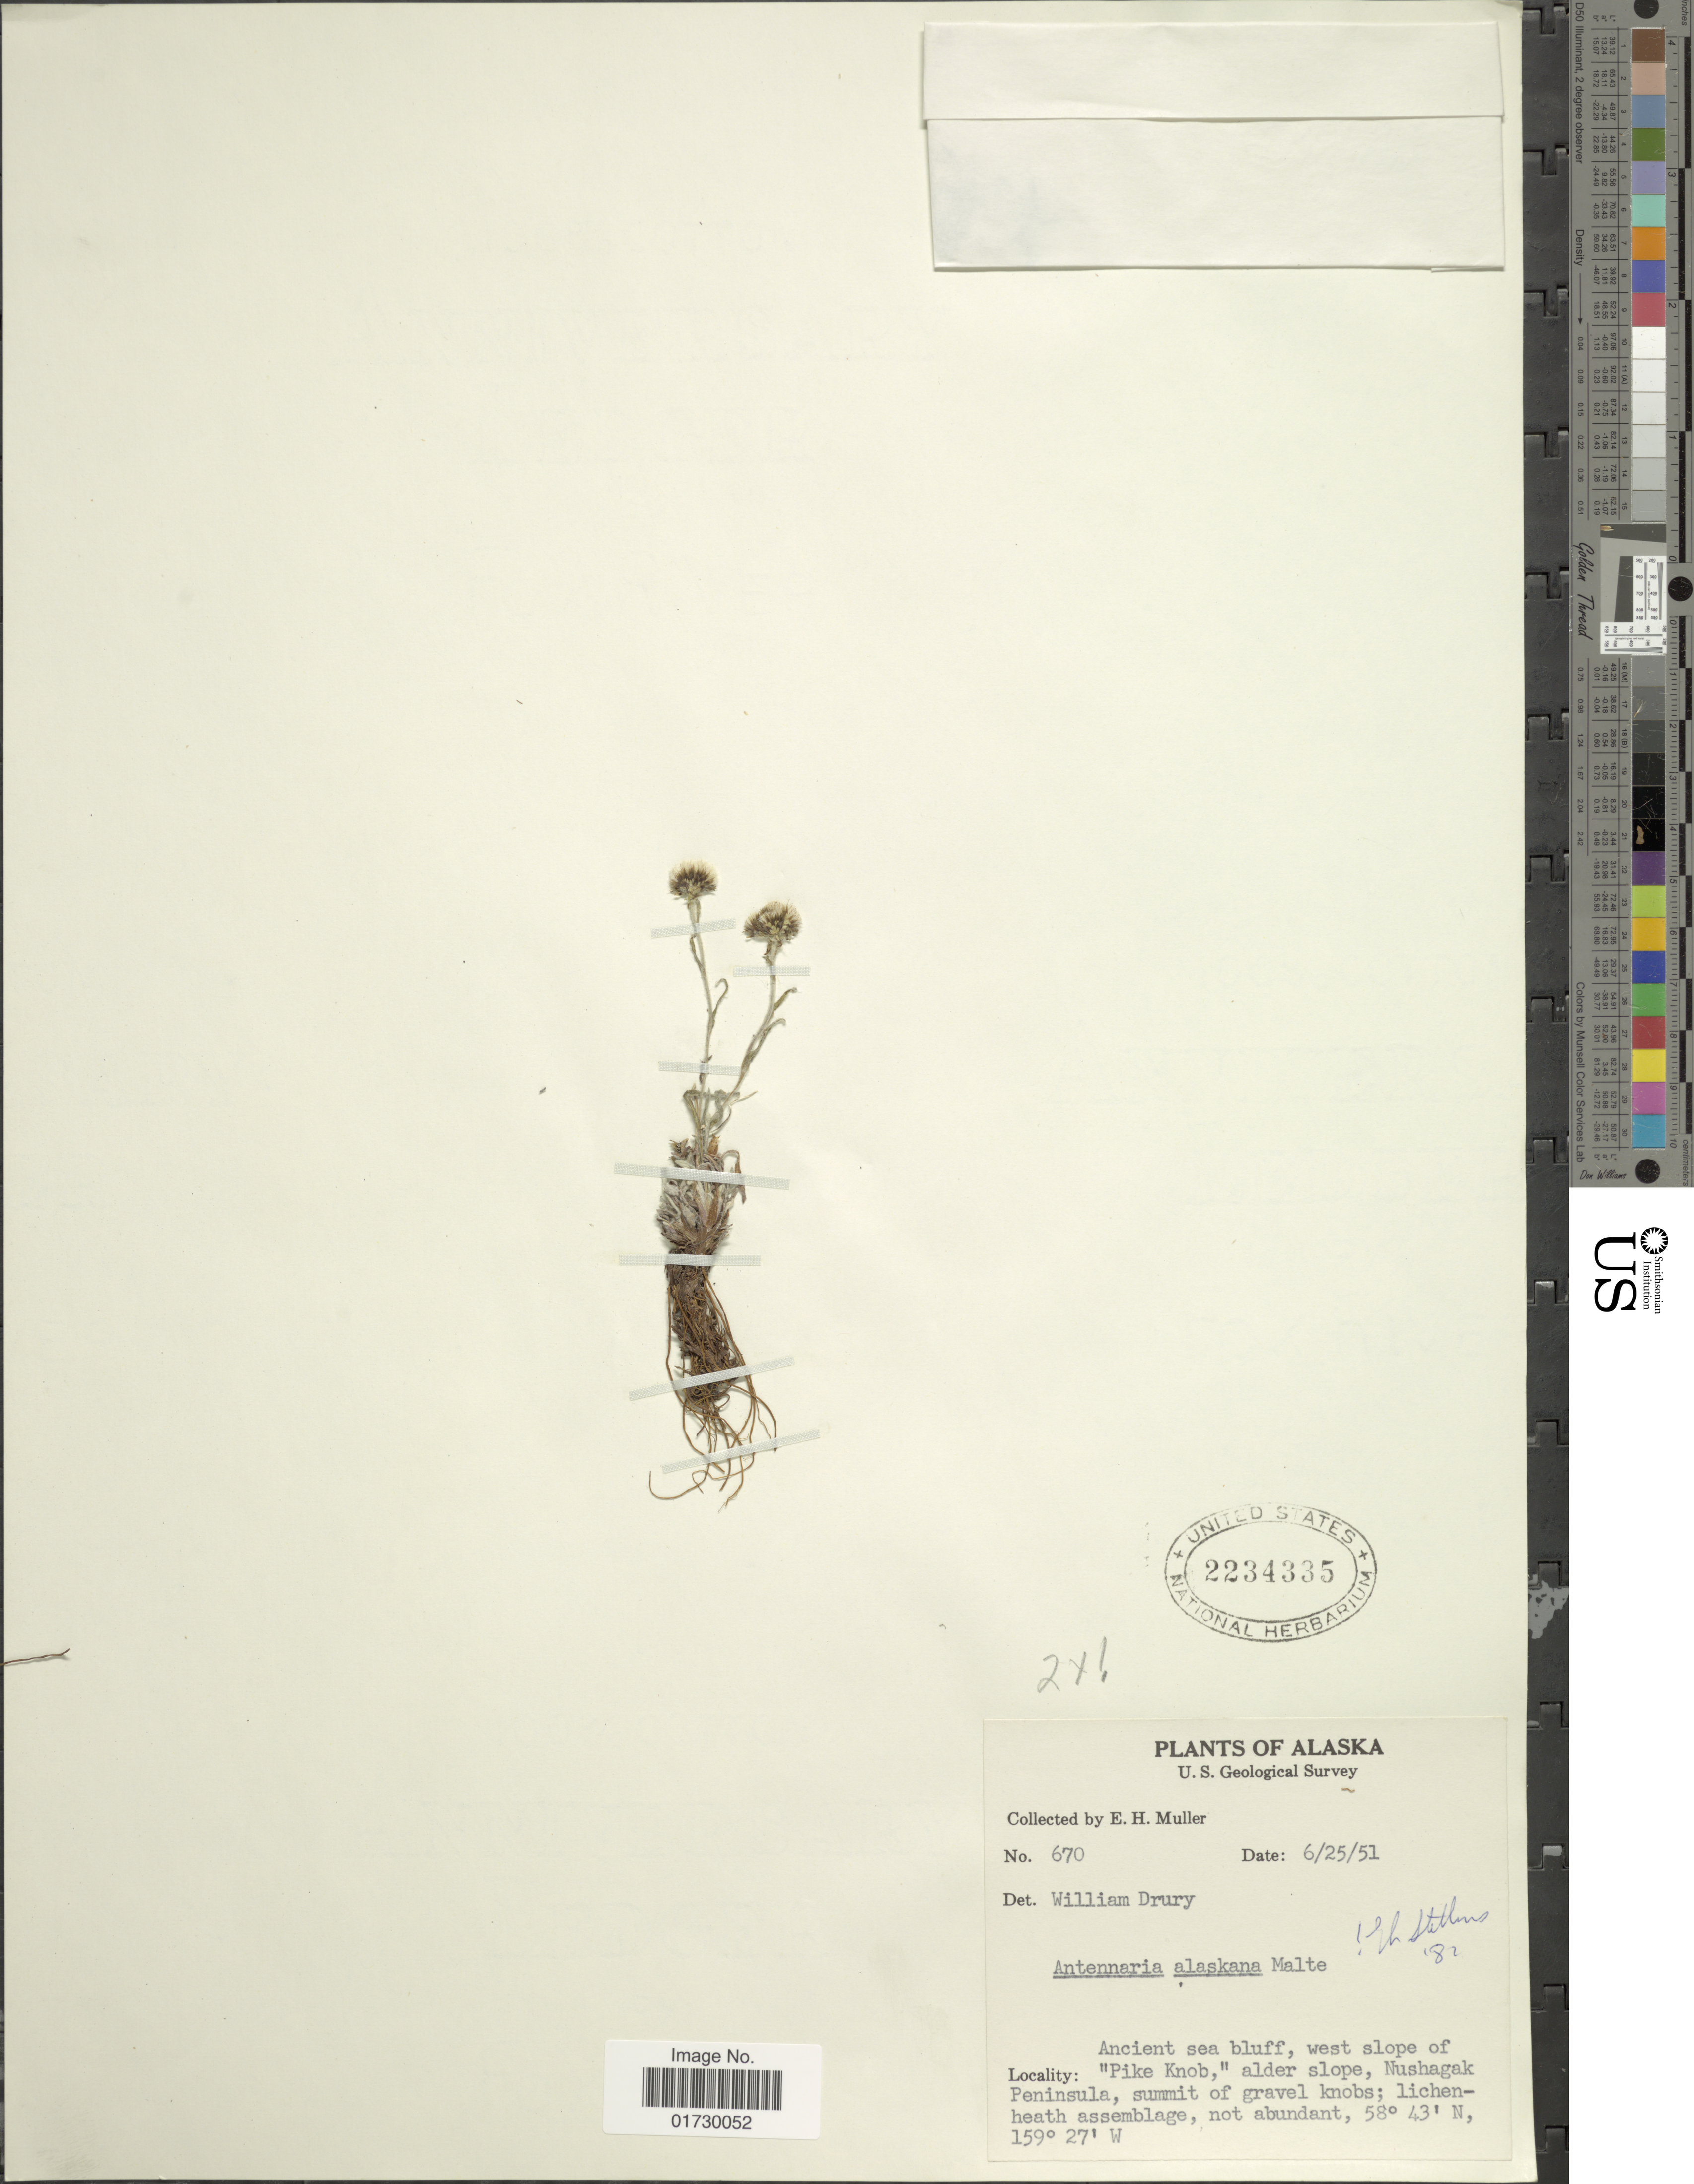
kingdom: Plantae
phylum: Tracheophyta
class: Magnoliopsida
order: Asterales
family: Asteraceae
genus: Antennaria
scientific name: Antennaria alaskana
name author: Malte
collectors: E. H. Muller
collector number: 670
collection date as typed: Transcribed d/m/y: 25/6/51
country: United States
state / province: Alaska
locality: Ancient sea bluff, west slope of "Pike Knob", alder slope, Nushagak Peninsula, summit of gravel knobs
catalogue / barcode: US 2234335